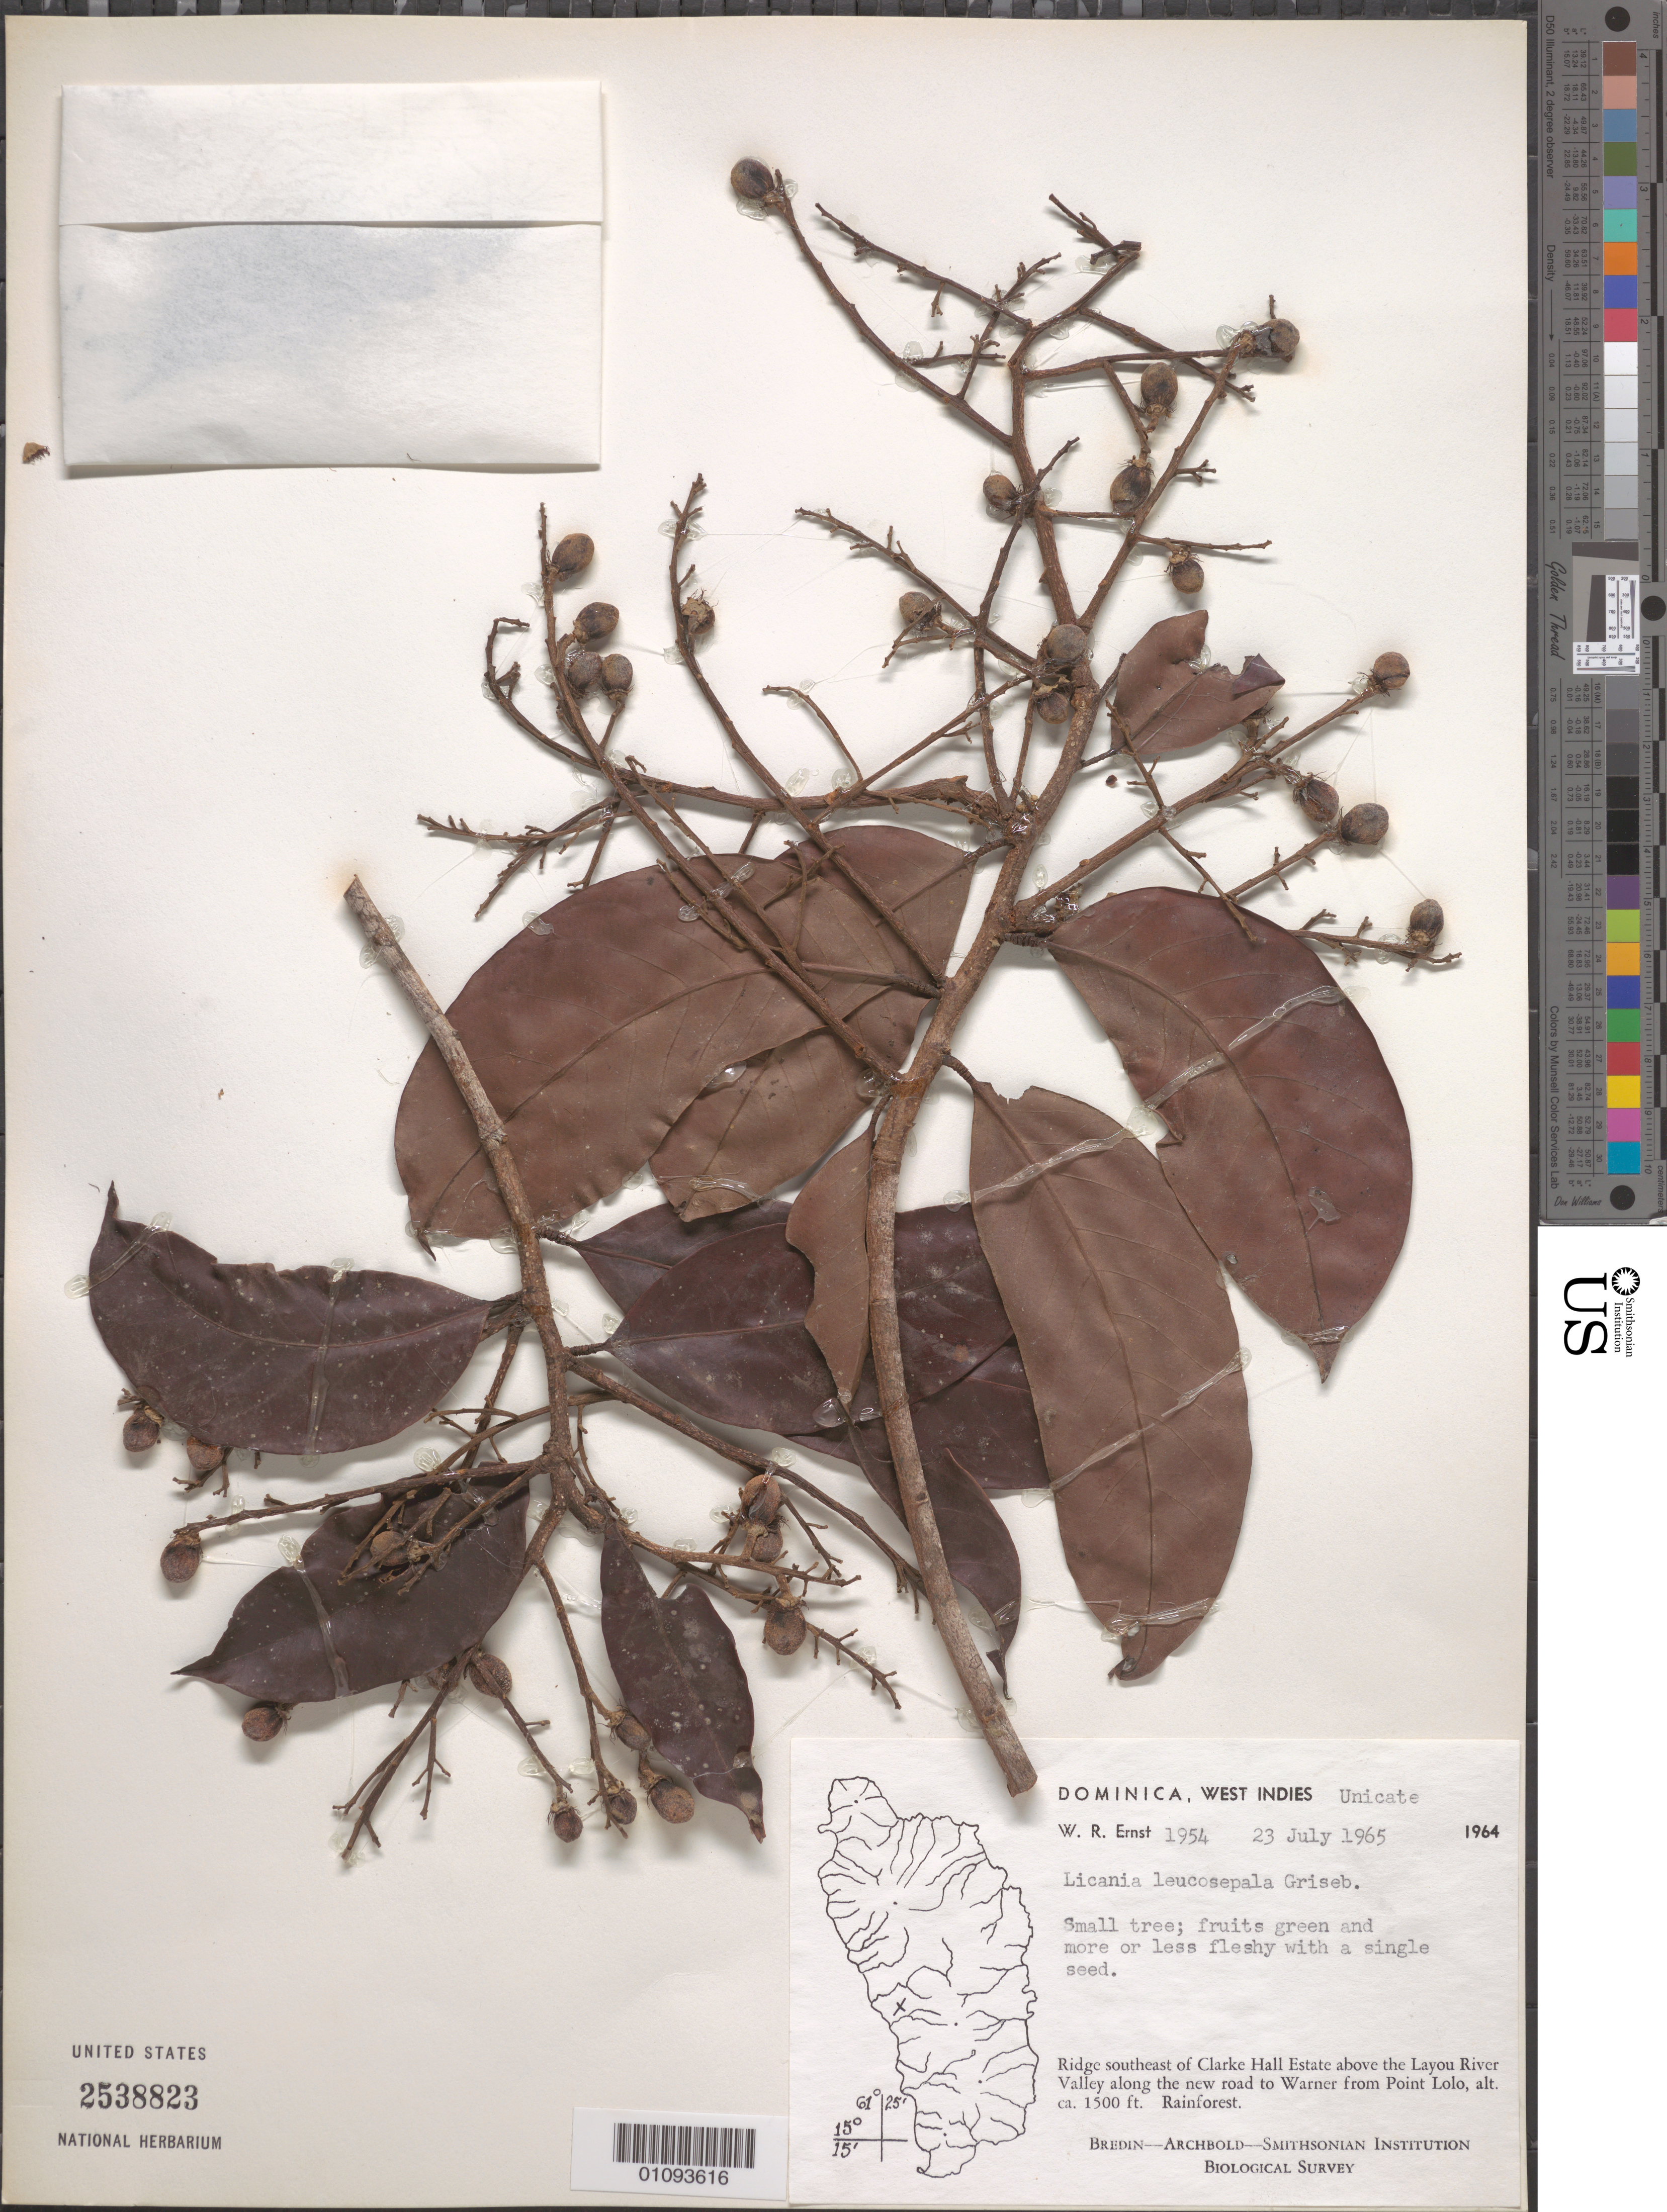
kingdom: Plantae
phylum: Tracheophyta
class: Magnoliopsida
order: Malpighiales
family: Chrysobalanaceae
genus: Moquilea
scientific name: Moquilea leucosepala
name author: (Griseb.) R.O. Williams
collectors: W. R. Ernst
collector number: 1954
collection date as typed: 23 Jul 1965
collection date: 1965-07-23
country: Dominica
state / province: St. Joseph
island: Dominica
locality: Ridge southeast of Clarke Hall Estate above the Layou River Valley along the New Road to Warner from Point Lolo. Rainforest.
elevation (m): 457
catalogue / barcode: US 2538823